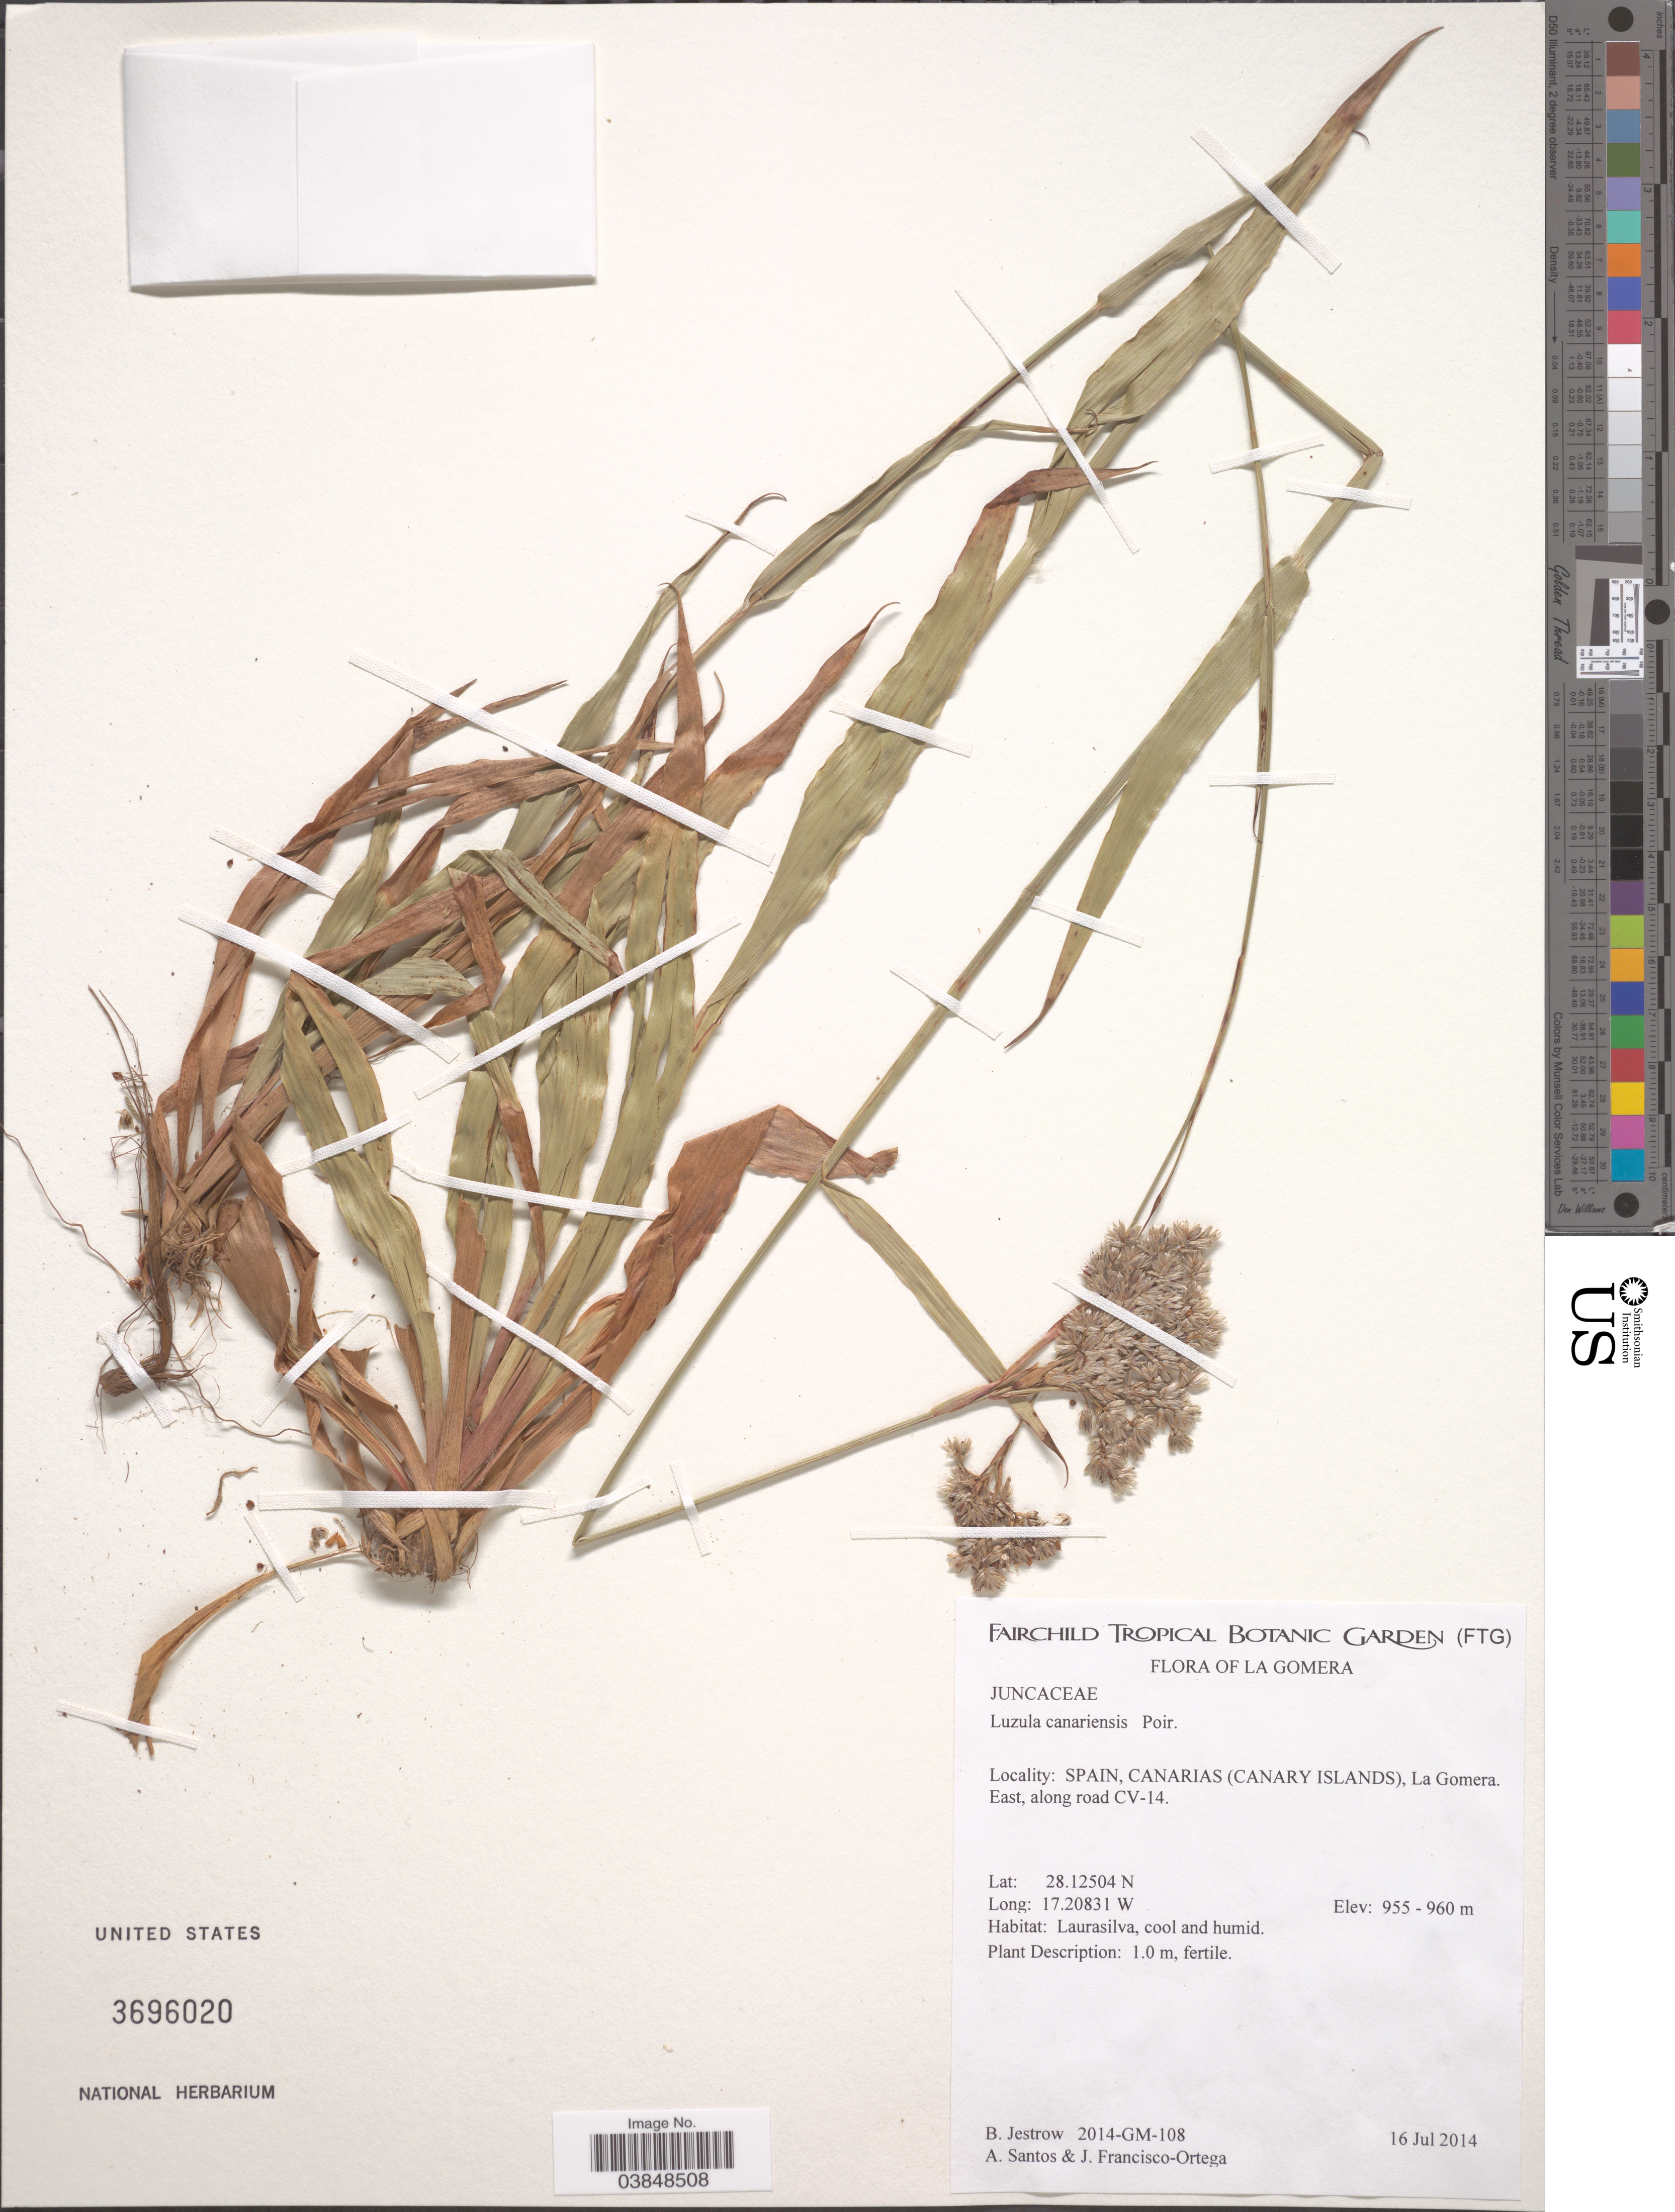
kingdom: Plantae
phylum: Tracheophyta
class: Liliopsida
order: Poales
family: Juncaceae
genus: Luzula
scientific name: Luzula canariensis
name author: Poir.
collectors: B. Jestrow, A. Santos & J. Fransisco-Ortega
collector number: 2014-GM-108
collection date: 2014-07-16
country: Spain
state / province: Canarias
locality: La Gomera. Canarias (Canary Islands). East, along road CV-14. Laurasilva.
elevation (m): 955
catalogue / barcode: US 3696020